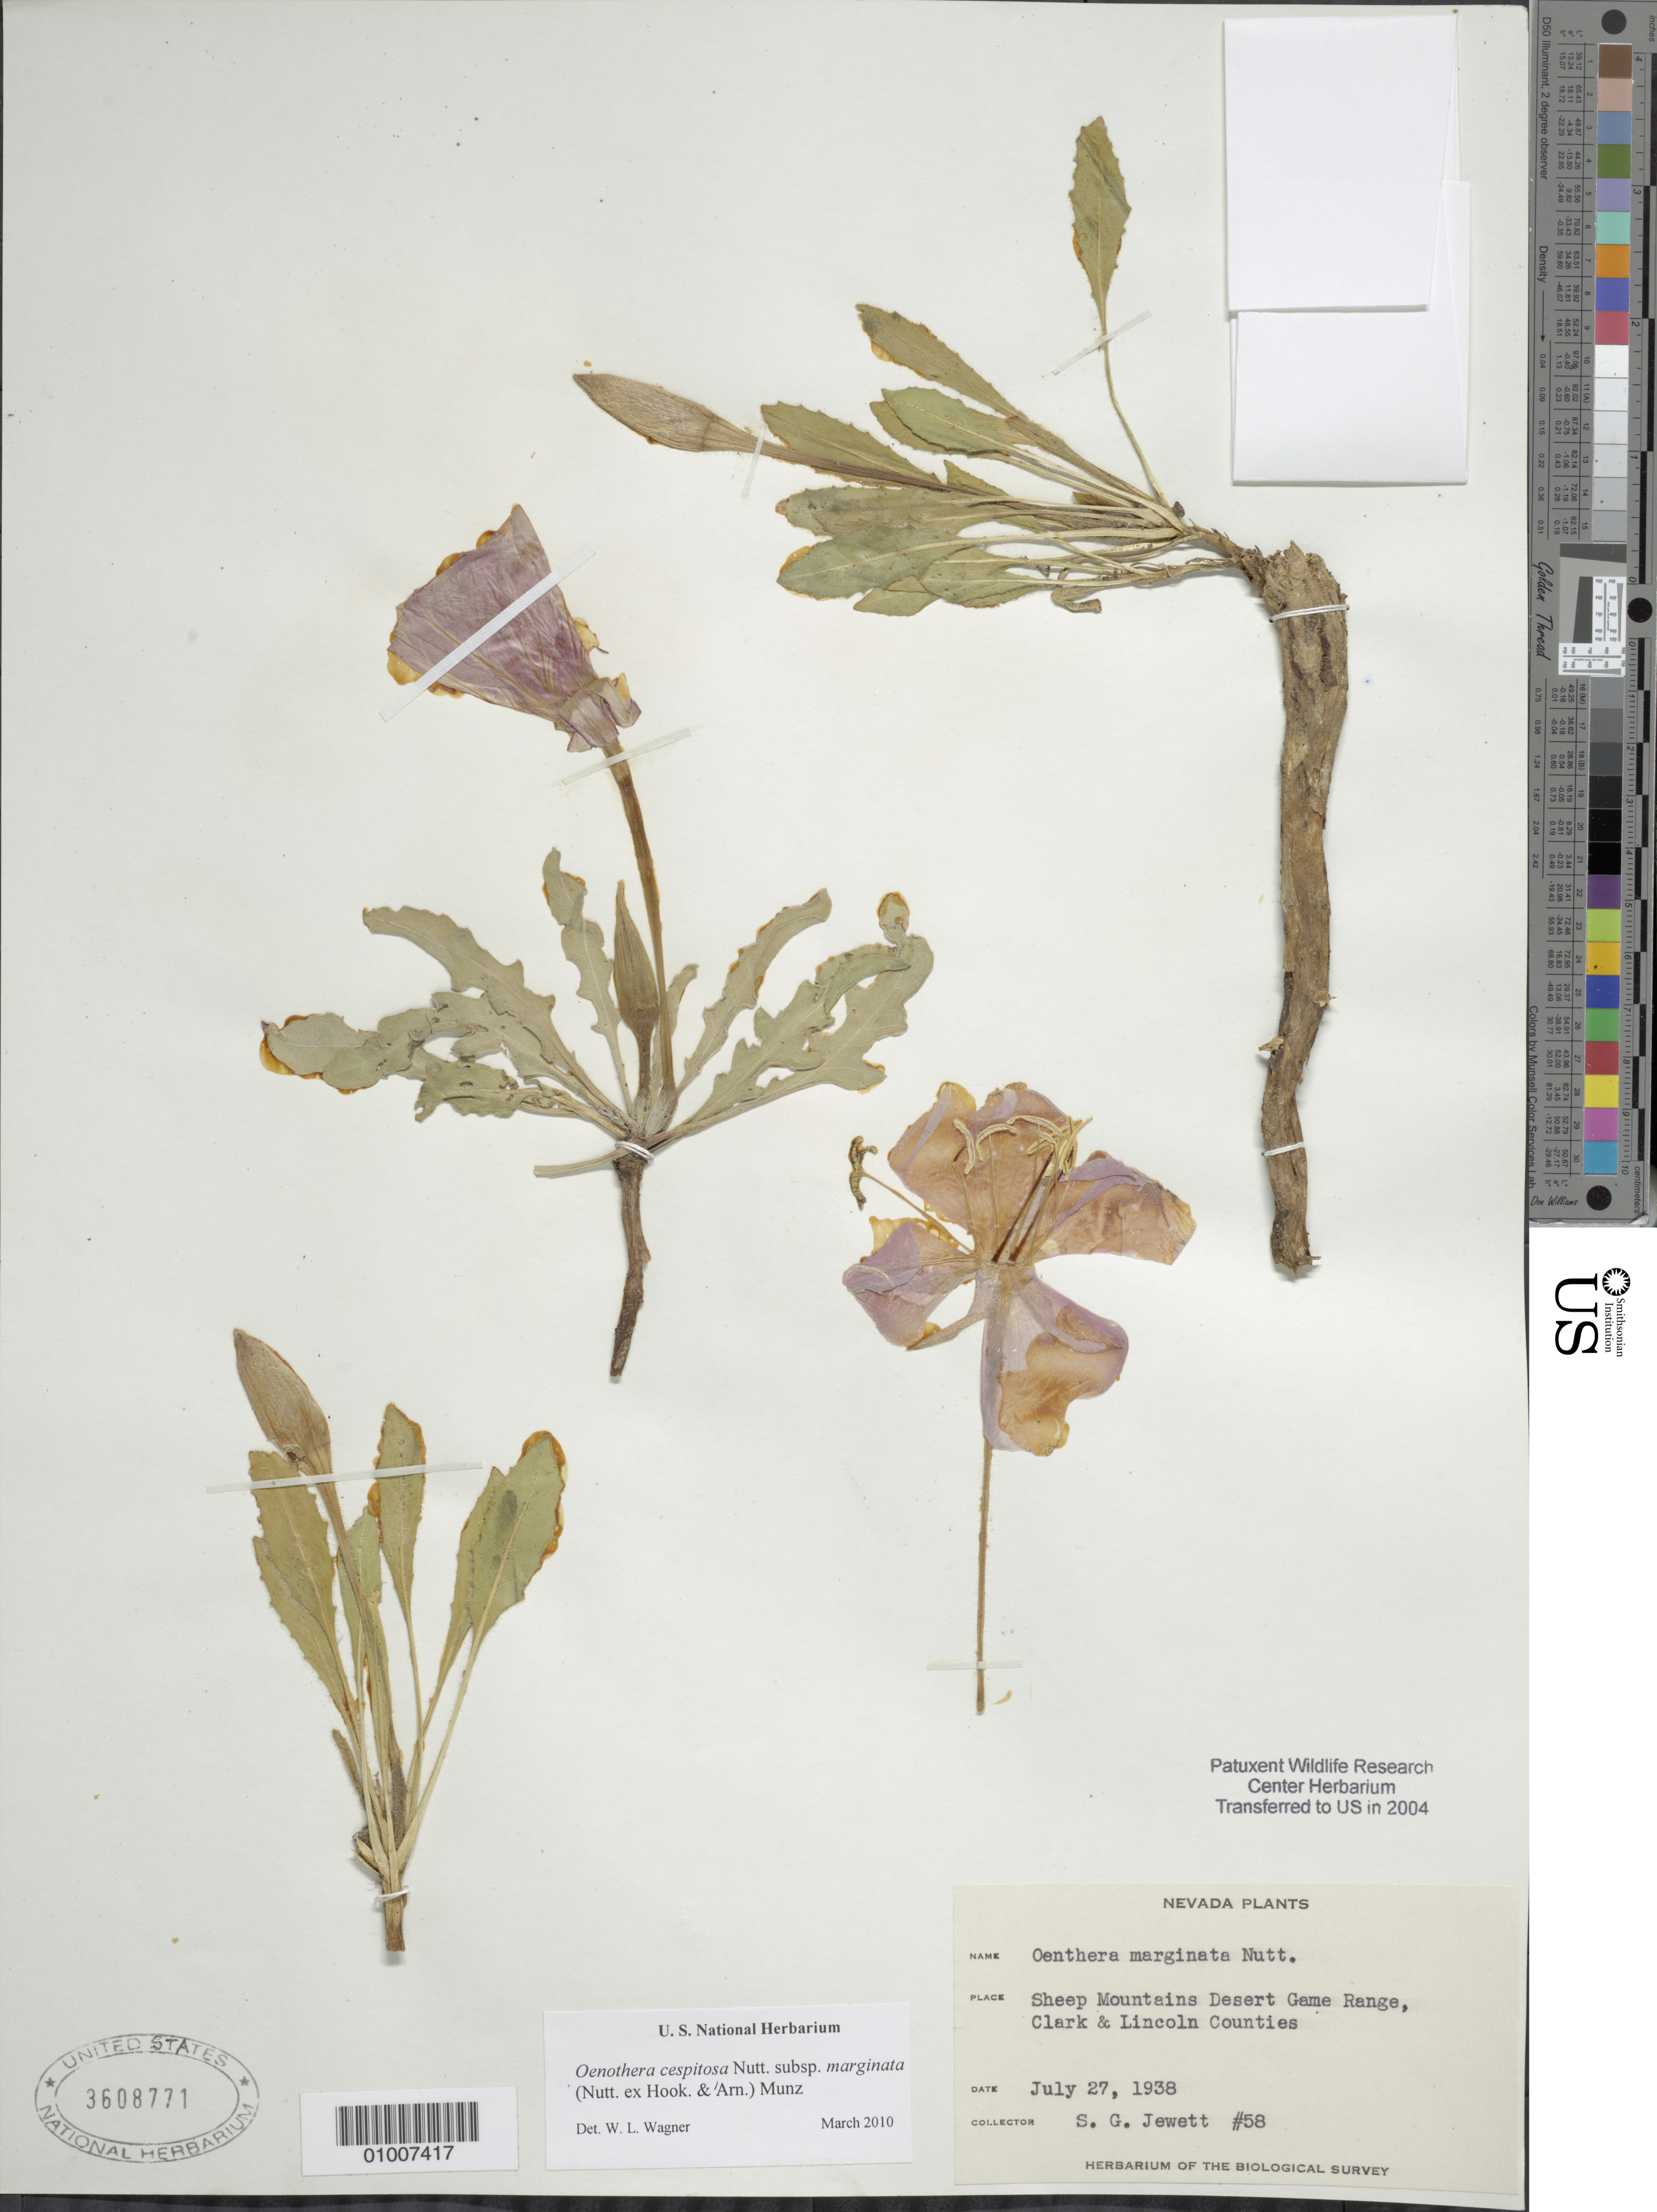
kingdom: Plantae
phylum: Tracheophyta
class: Magnoliopsida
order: Myrtales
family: Onagraceae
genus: Oenothera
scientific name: Oenothera cespitosa subsp. marginata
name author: (Nutt. ex Hook. & Arn.) Munz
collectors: S. Jewett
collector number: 58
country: United States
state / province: Nevada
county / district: Clark & Lincoln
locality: Sheep Mountains Desert Game Range.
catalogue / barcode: US 3608771